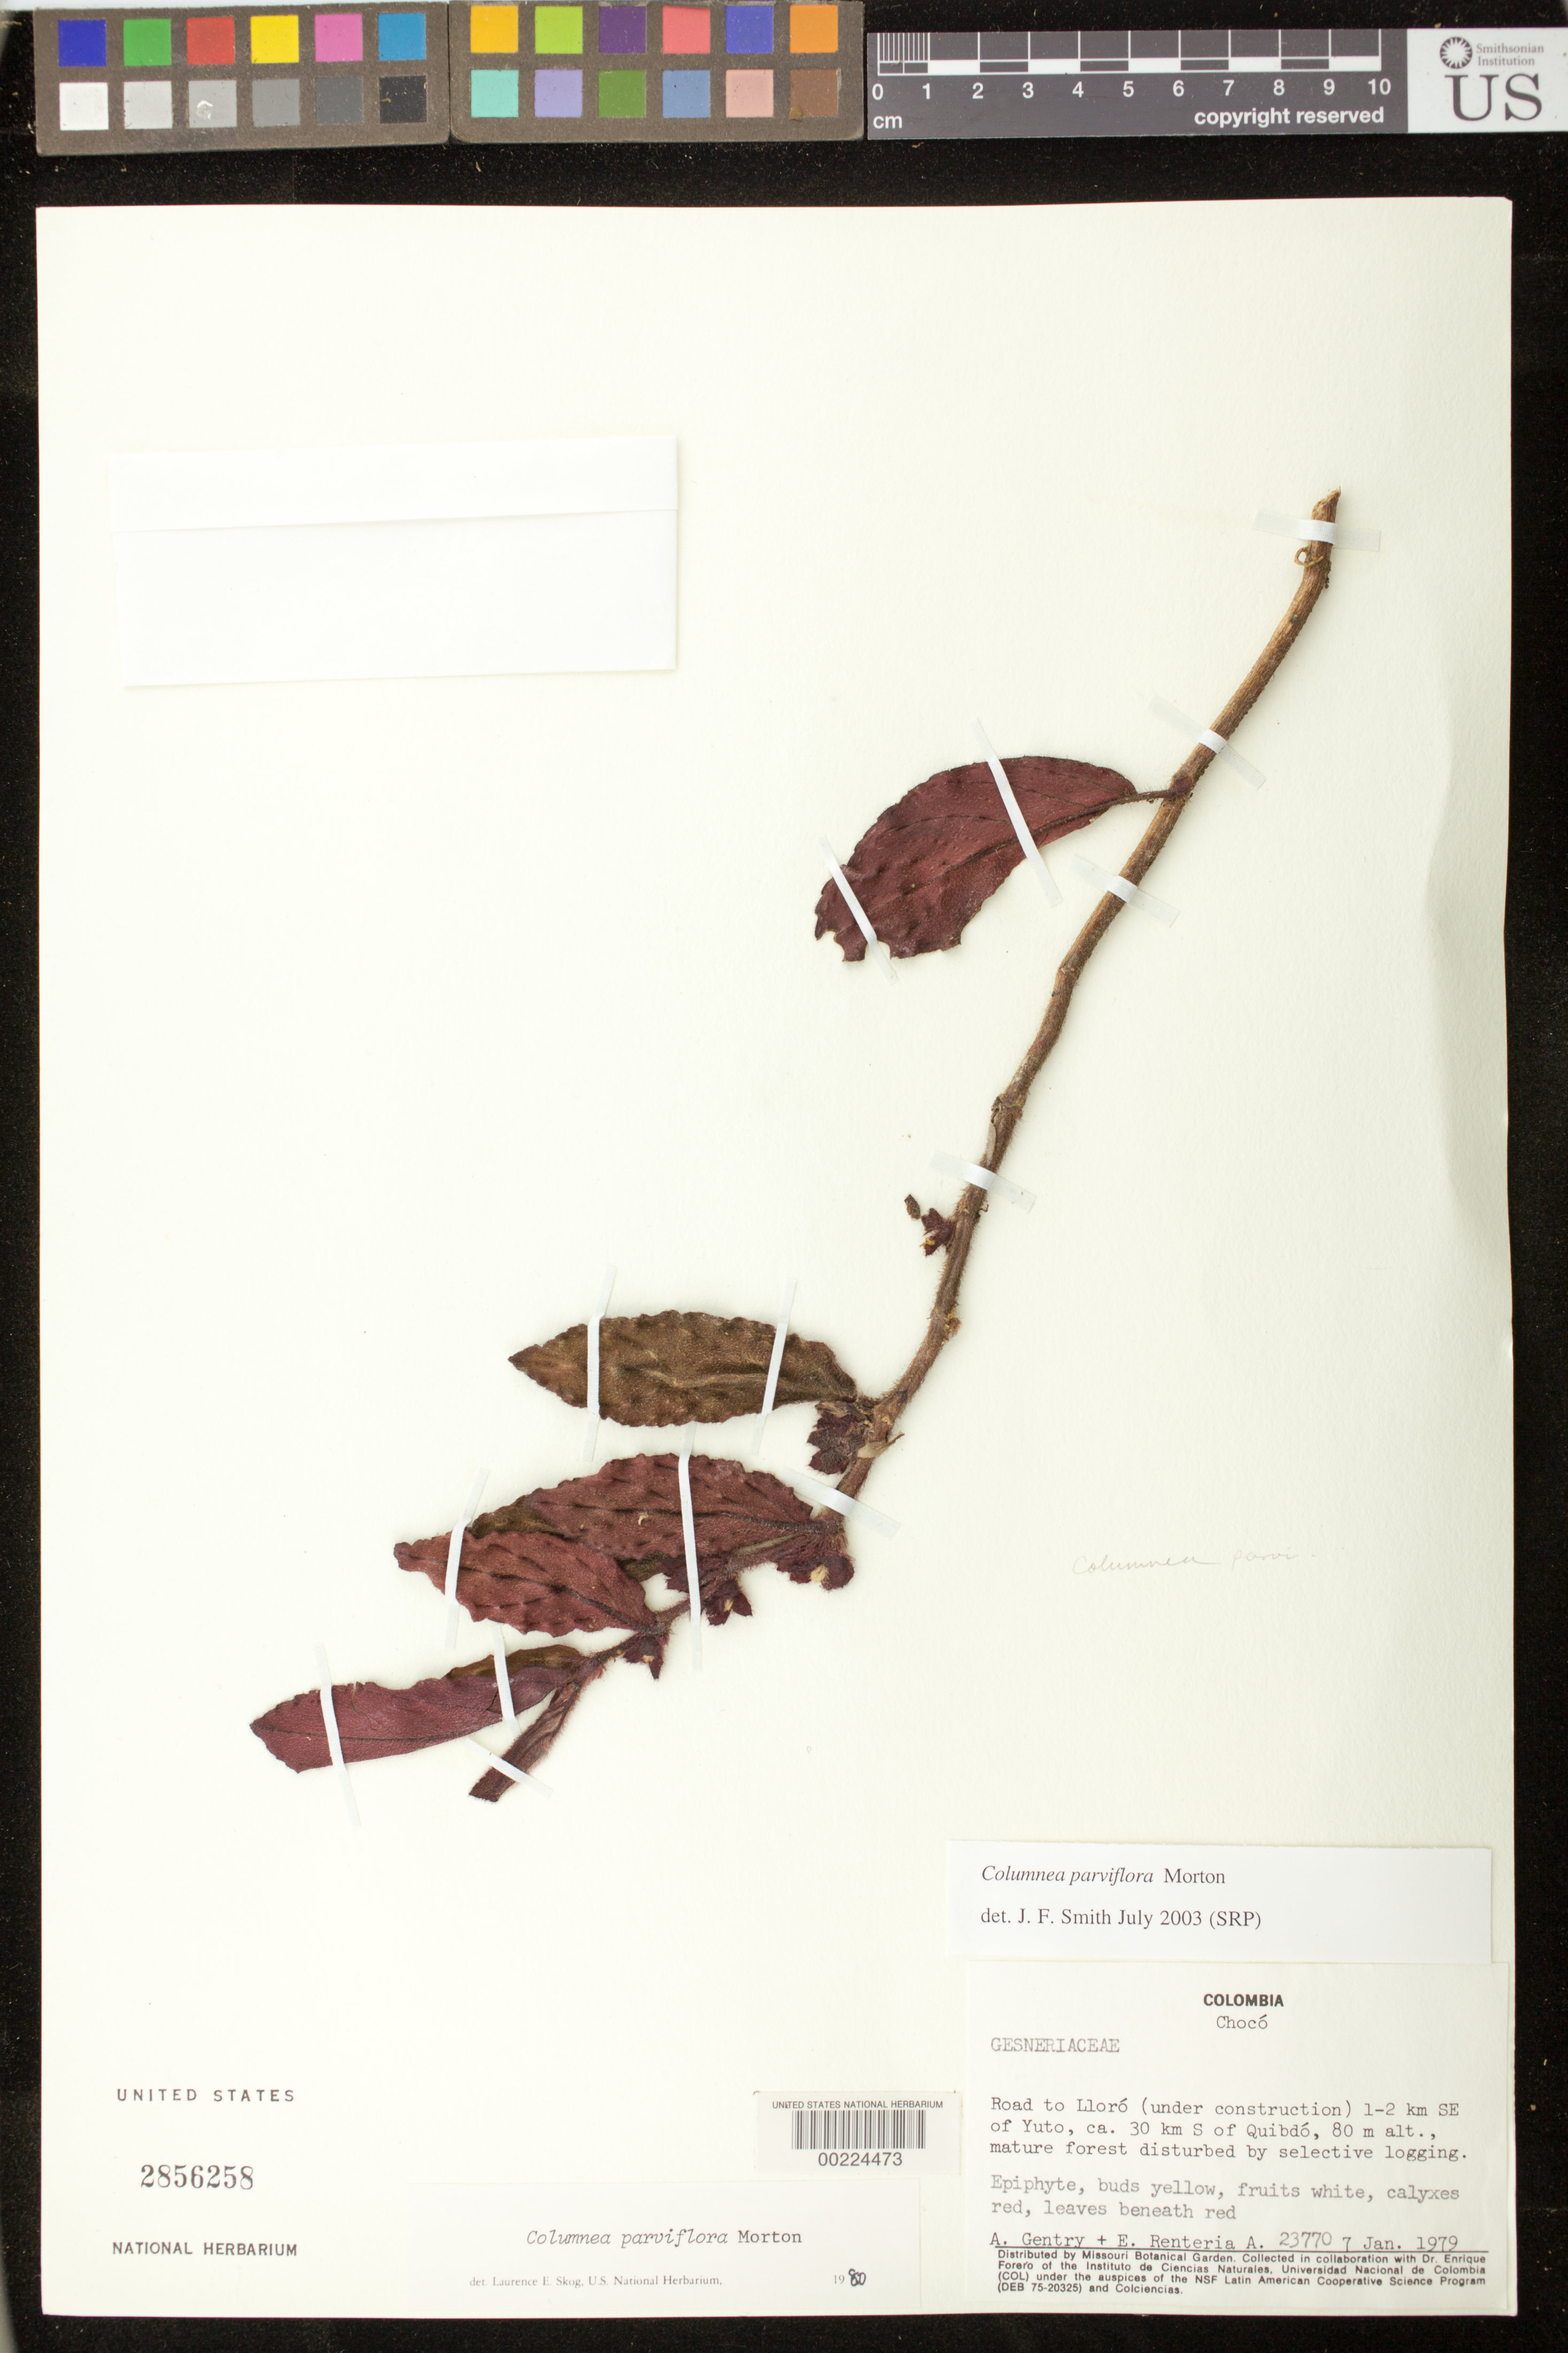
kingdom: Plantae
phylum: Tracheophyta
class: Magnoliopsida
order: Lamiales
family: Gesneriaceae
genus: Columnea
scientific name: Columnea herthae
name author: Mansf.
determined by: Clark, J. L.; Skog, Laurence E.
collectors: A. H. Gentry & E. Renteria A.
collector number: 23770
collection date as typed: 07 Jan 1979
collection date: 1979-01-07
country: Colombia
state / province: Chocó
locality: Road to Lloro (under construction) 1-2 km SE of Yuto, ca 30 km S of Quibdo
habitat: Mature forest disturbed by selective logging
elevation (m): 80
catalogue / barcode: US 2856258